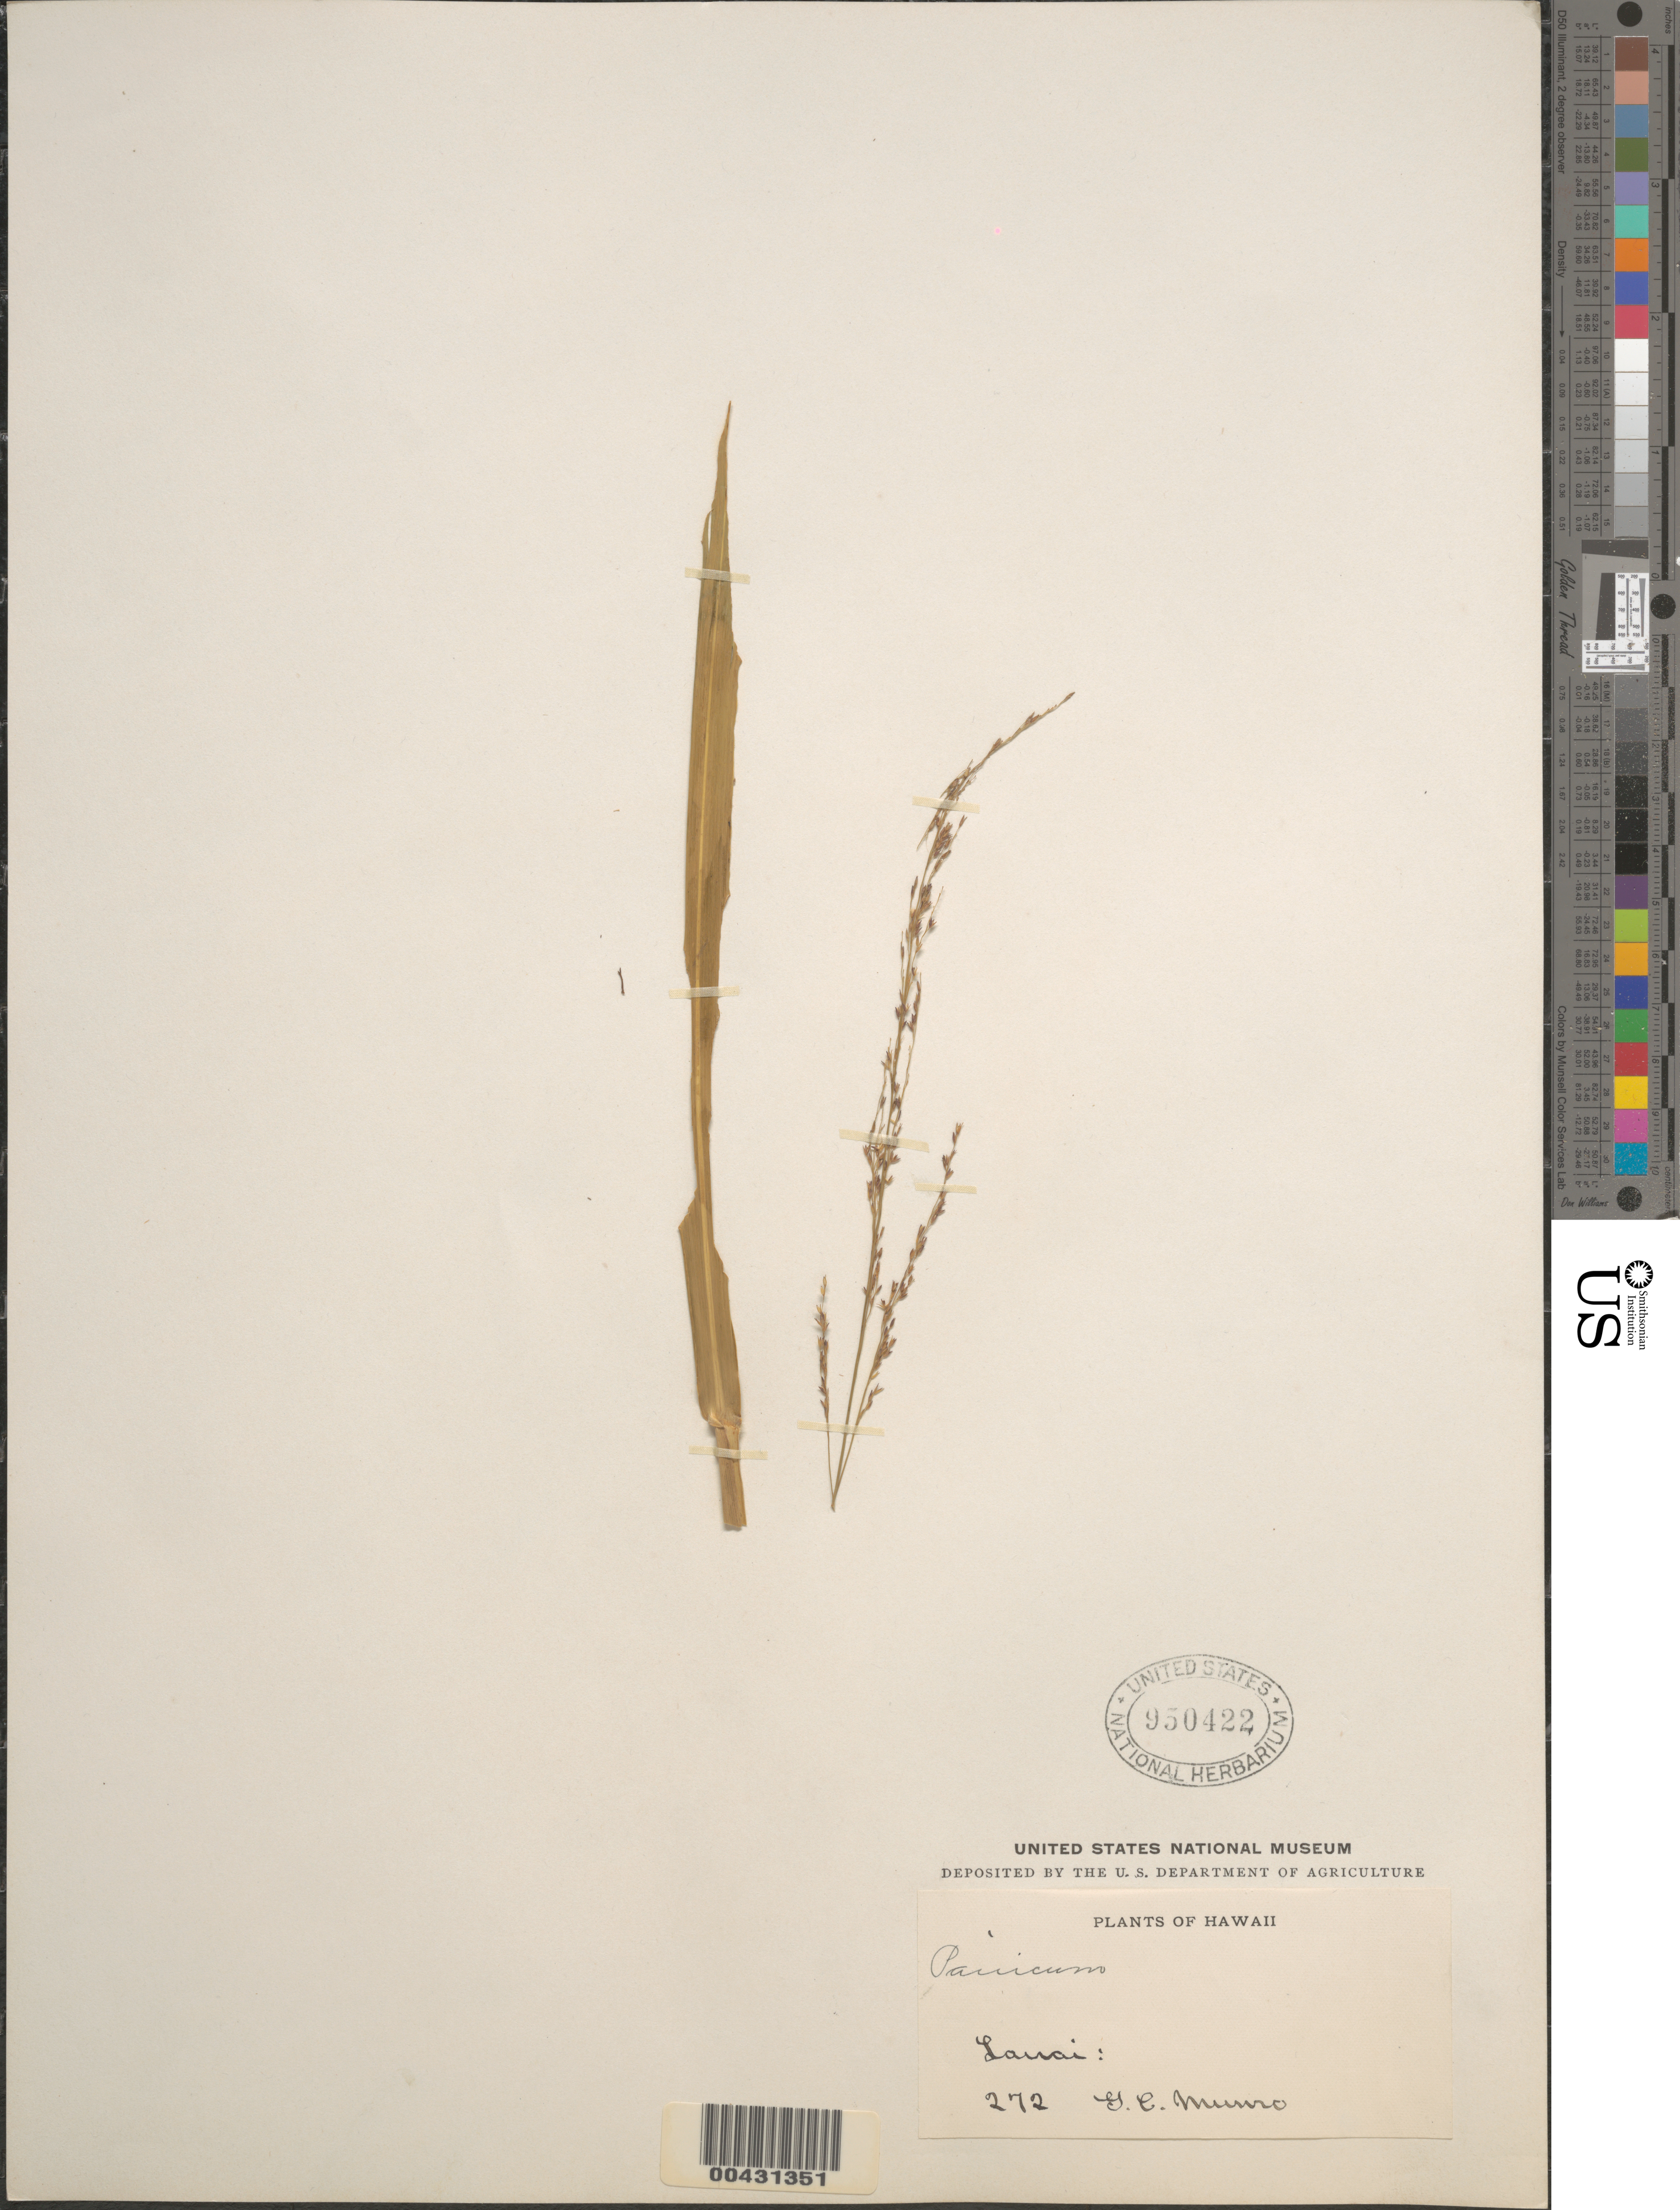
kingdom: Plantae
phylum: Tracheophyta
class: Liliopsida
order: Poales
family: Poaceae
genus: Panicum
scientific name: Panicum nephelophilum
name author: Gaudich.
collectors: G. C. Munro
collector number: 272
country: United States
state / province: Hawaii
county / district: Maui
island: Lana'i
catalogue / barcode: US 950422